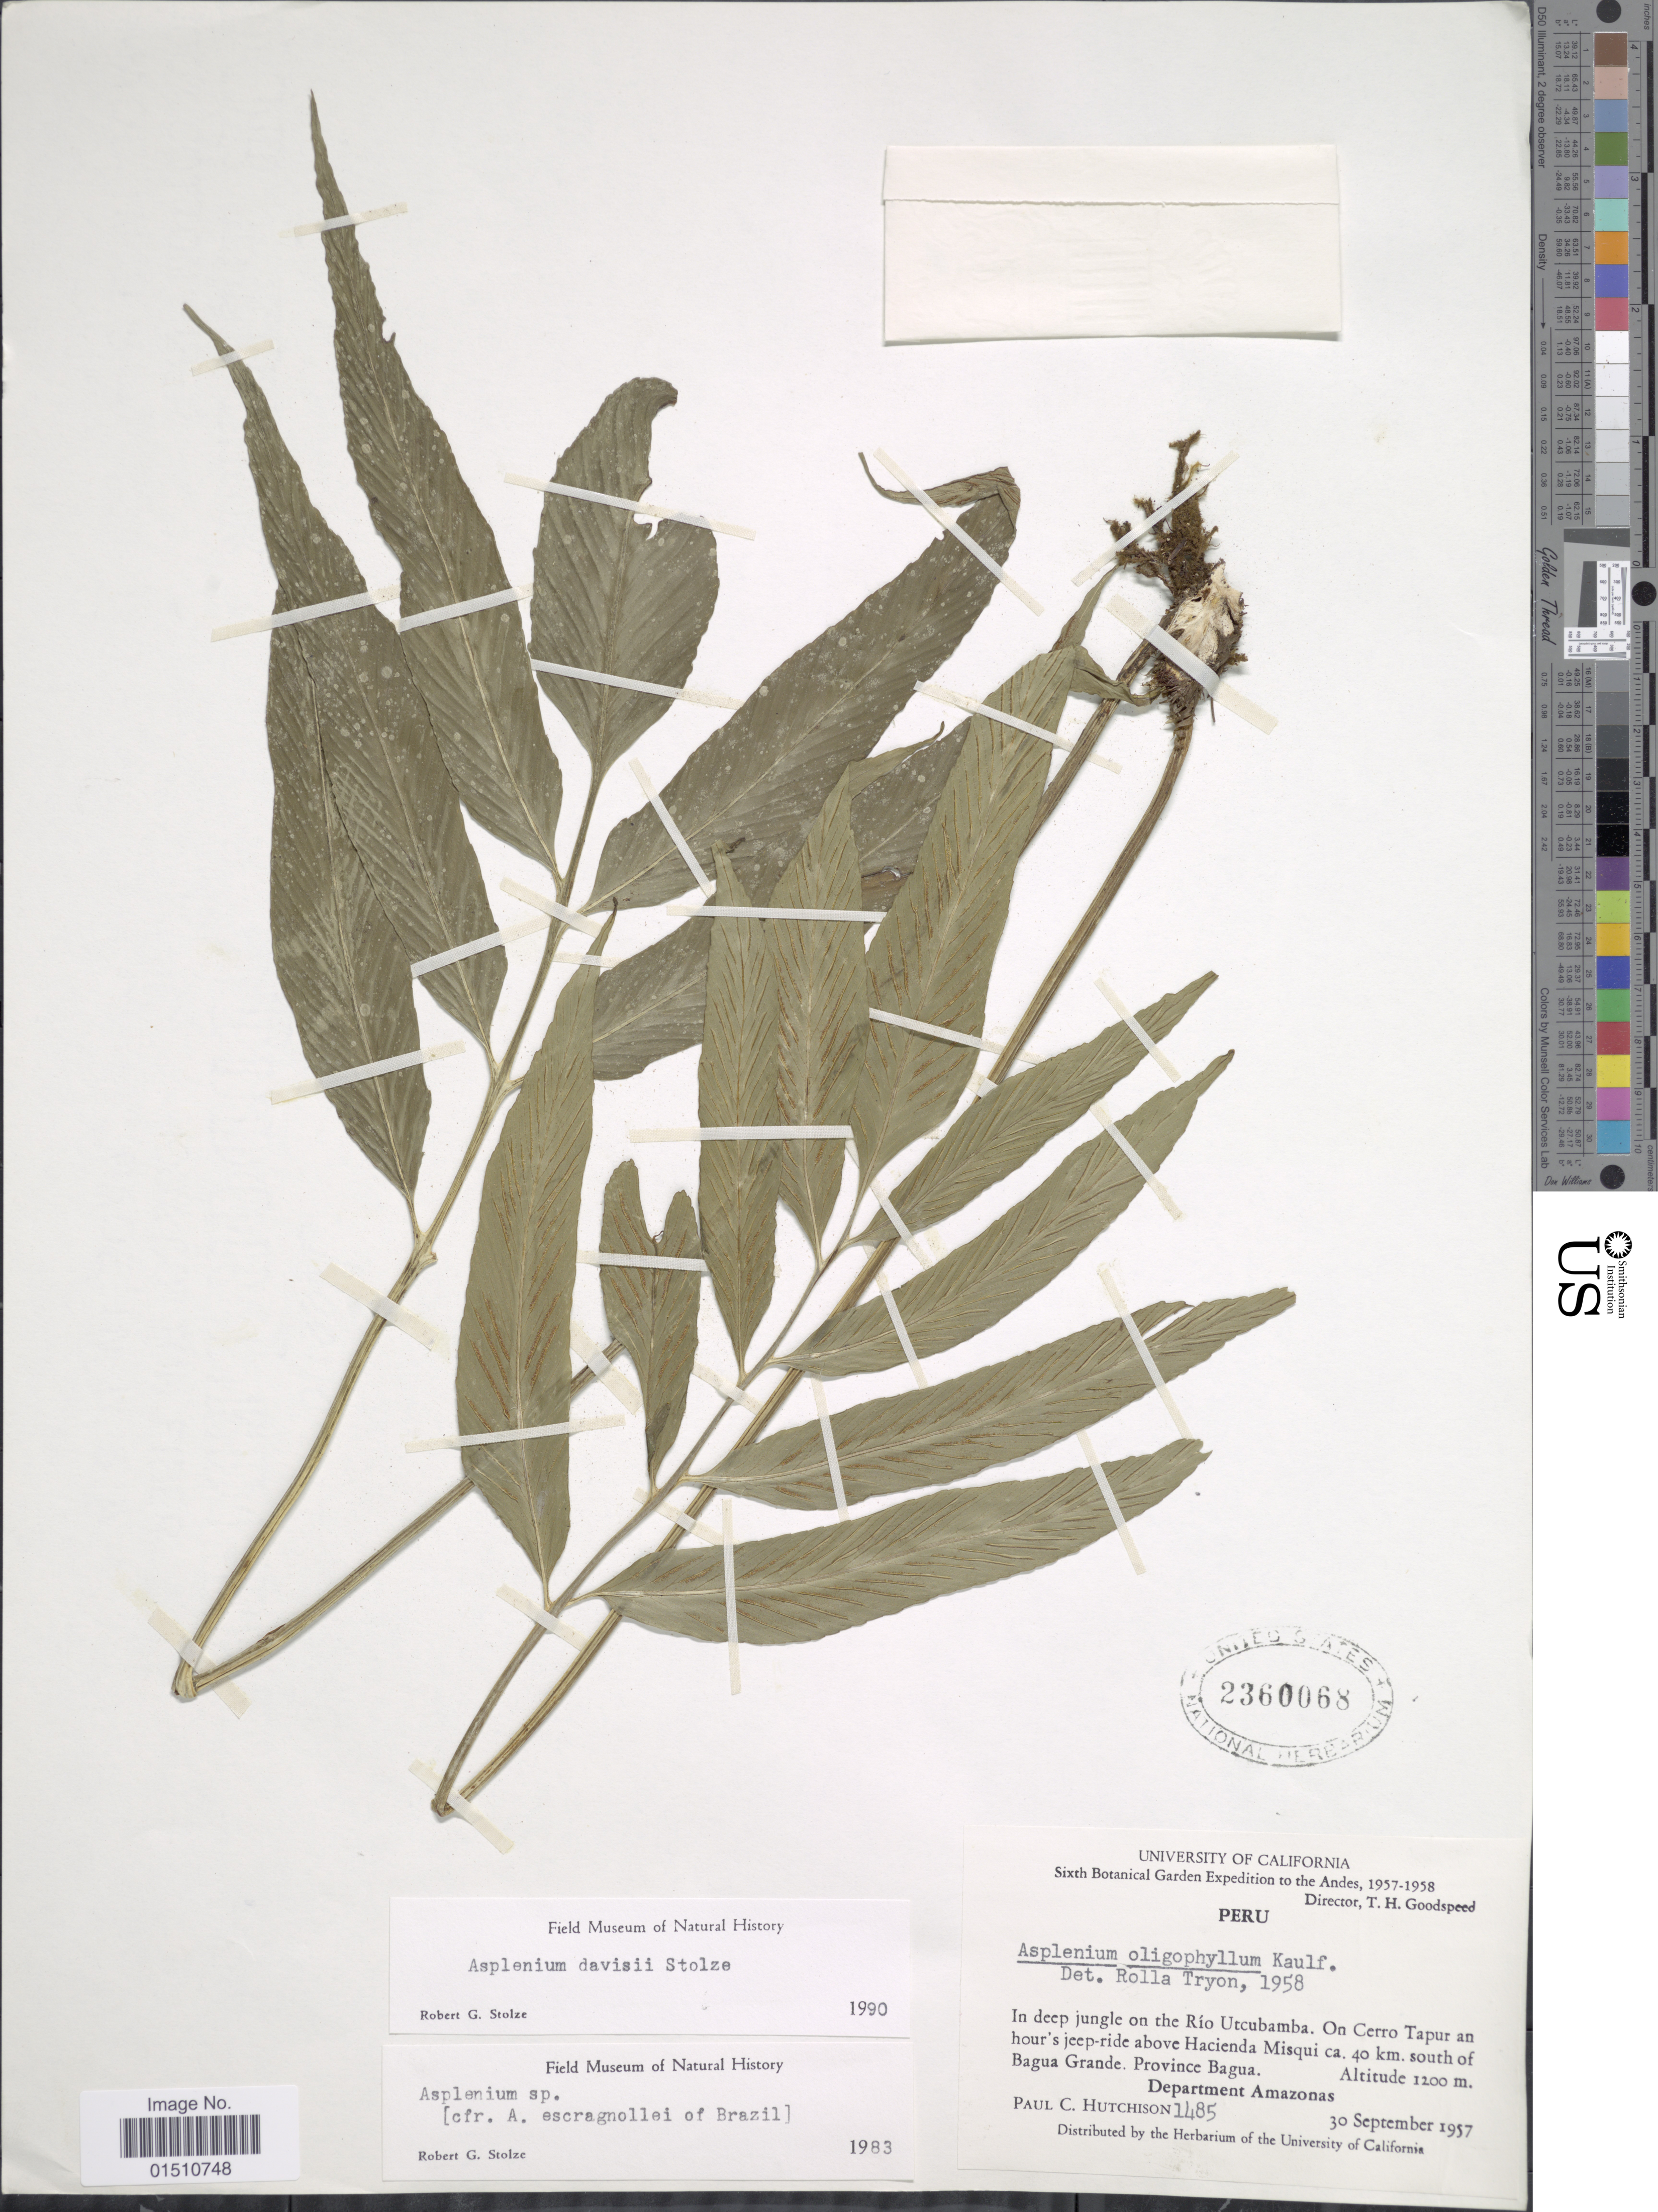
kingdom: Plantae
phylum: Tracheophyta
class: Polypodiopsida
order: Polypodiales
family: Aspleniaceae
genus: Asplenium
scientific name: Asplenium davisii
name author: Stolze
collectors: P. C. Hutchison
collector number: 1485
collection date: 1957-09-30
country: Peru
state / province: Amazonas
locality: Peru, in deep jungle on the Rio Utcubamba. On Cerro Tapur an hour's jeep-ride above Hacienda Miqui ca. 40 km. south of Bagua Grande. Province Bagua. Department Amazonas.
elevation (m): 1200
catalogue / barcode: US 2360068